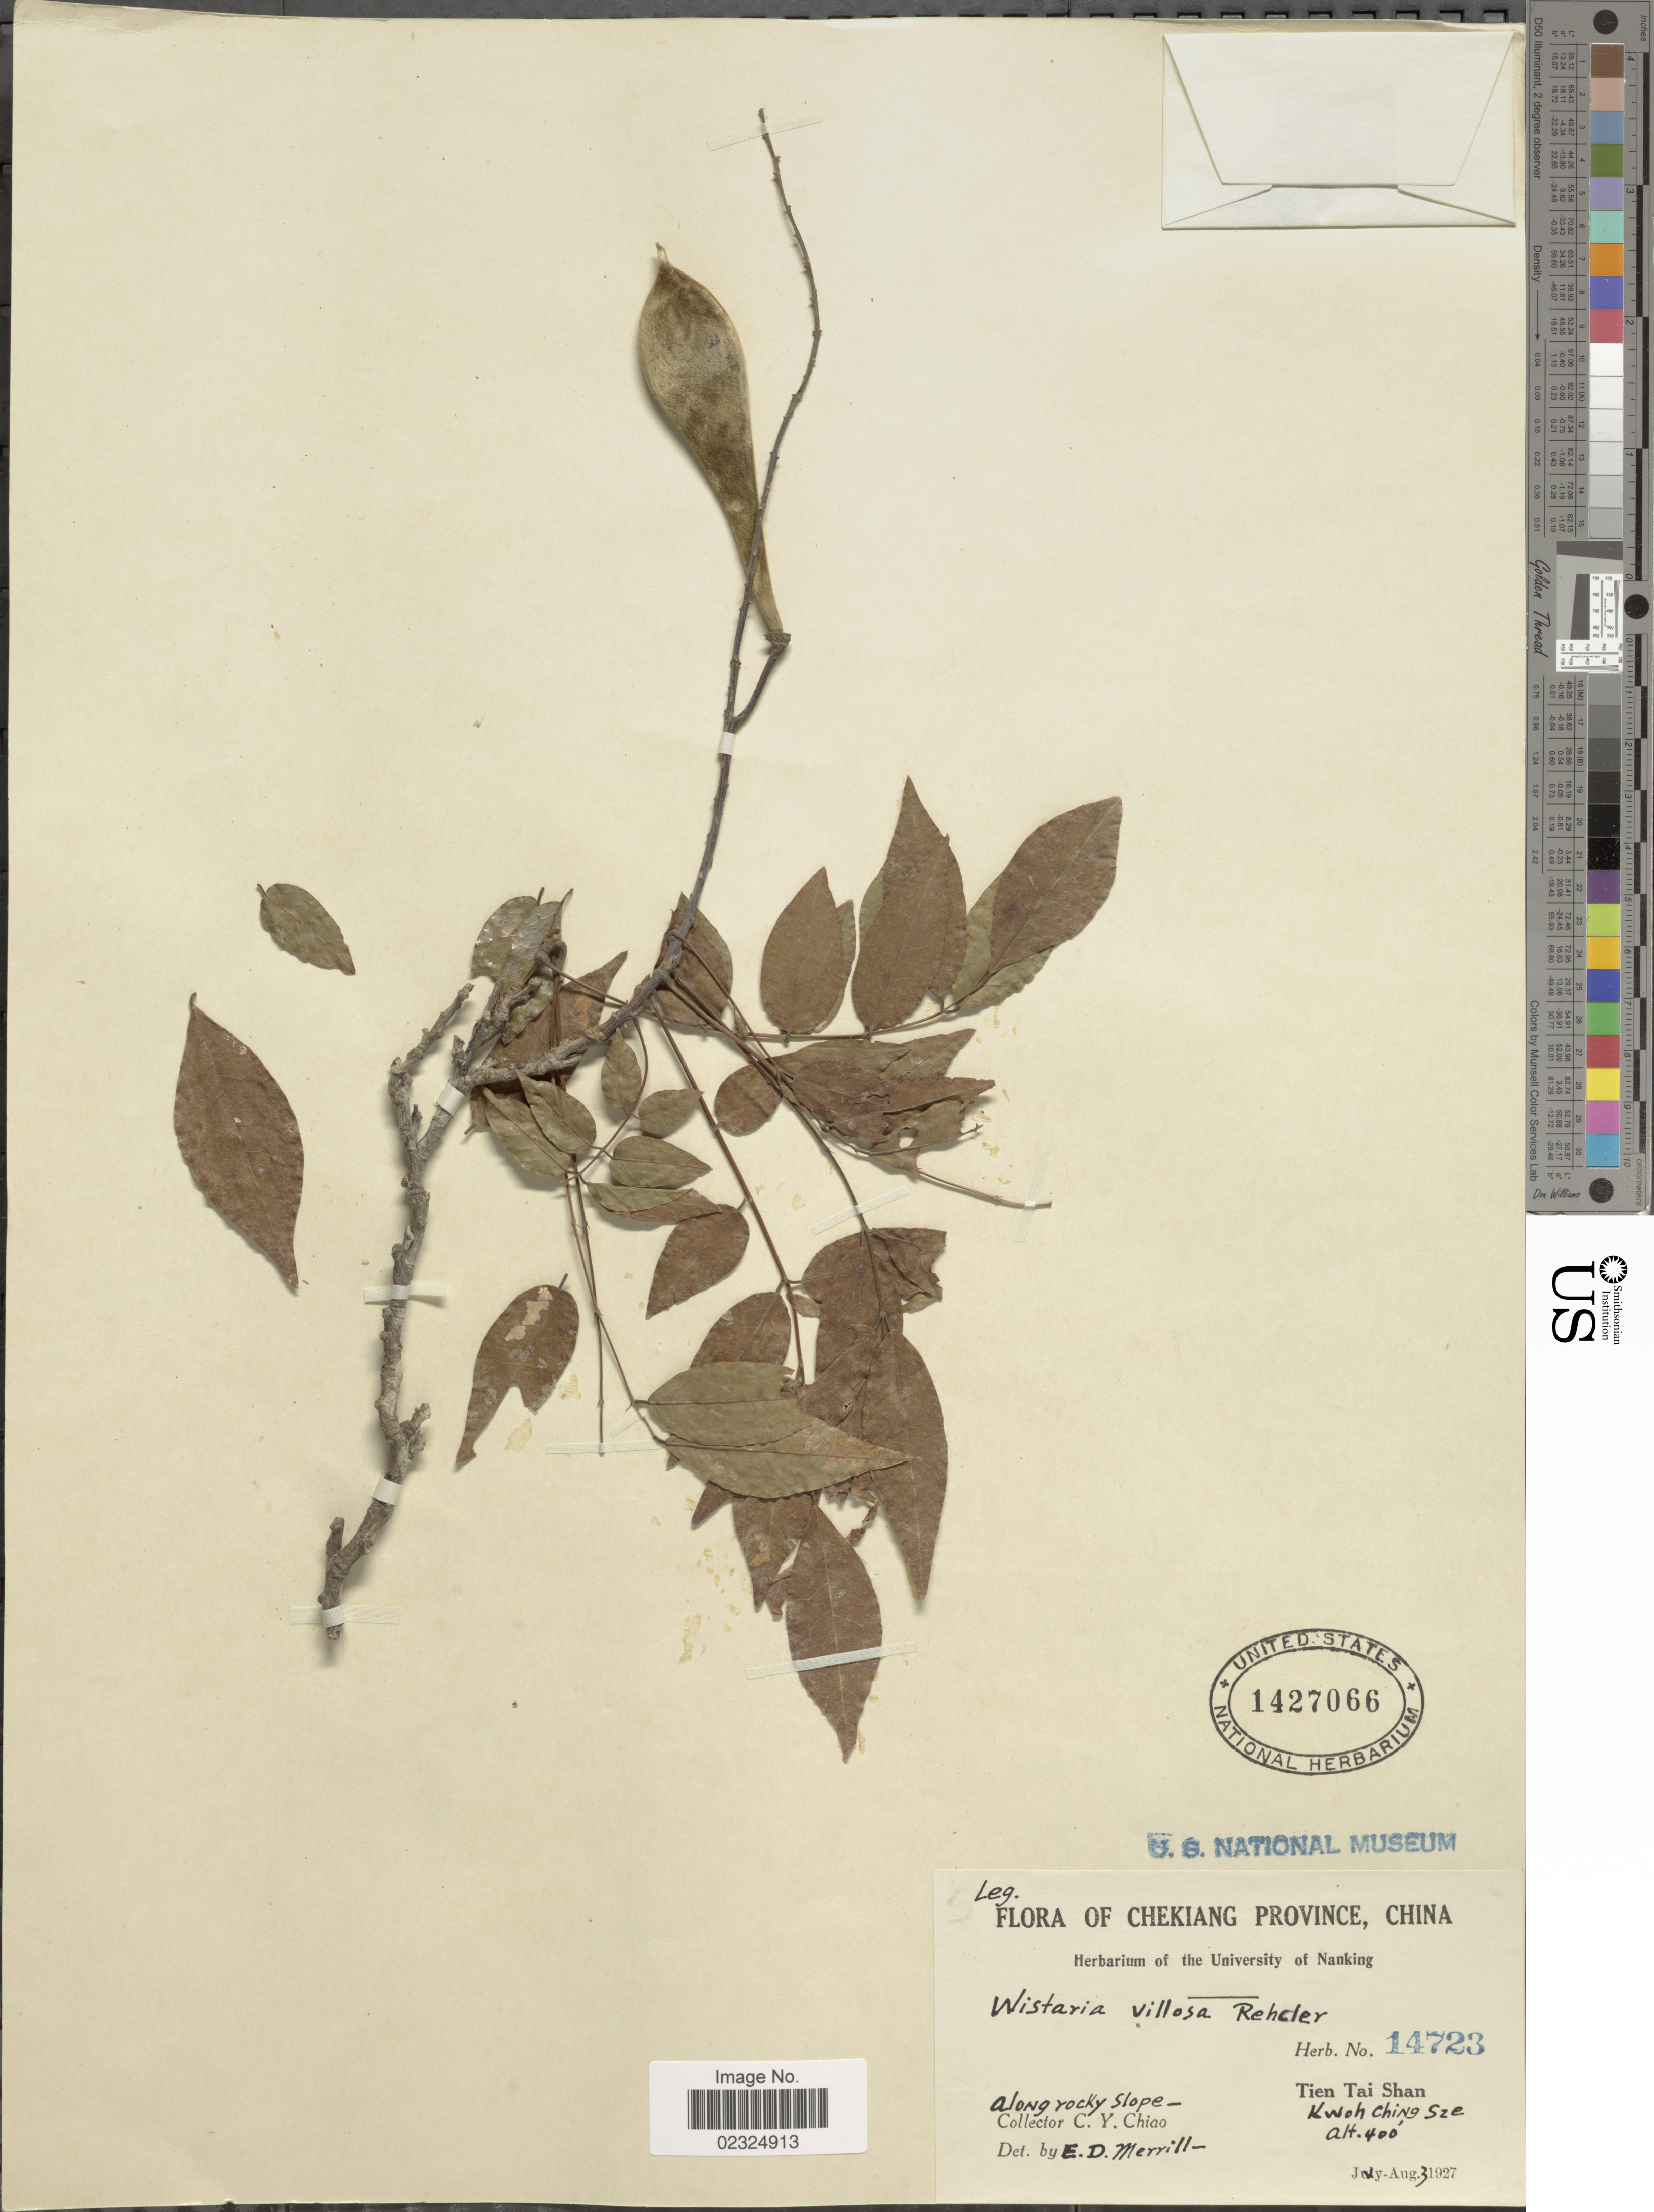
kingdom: Plantae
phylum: Tracheophyta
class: Magnoliopsida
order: Fabales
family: Fabaceae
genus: Wisteria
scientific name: Wisteria villosa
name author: Rehder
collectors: C. Y. Chiao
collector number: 14723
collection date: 1927-08-03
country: China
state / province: Zhejiang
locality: Chekiang Province, along rocky slope, Tien Tai Shan, Kwoh Ching Sze.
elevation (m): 122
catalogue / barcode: US 1427066